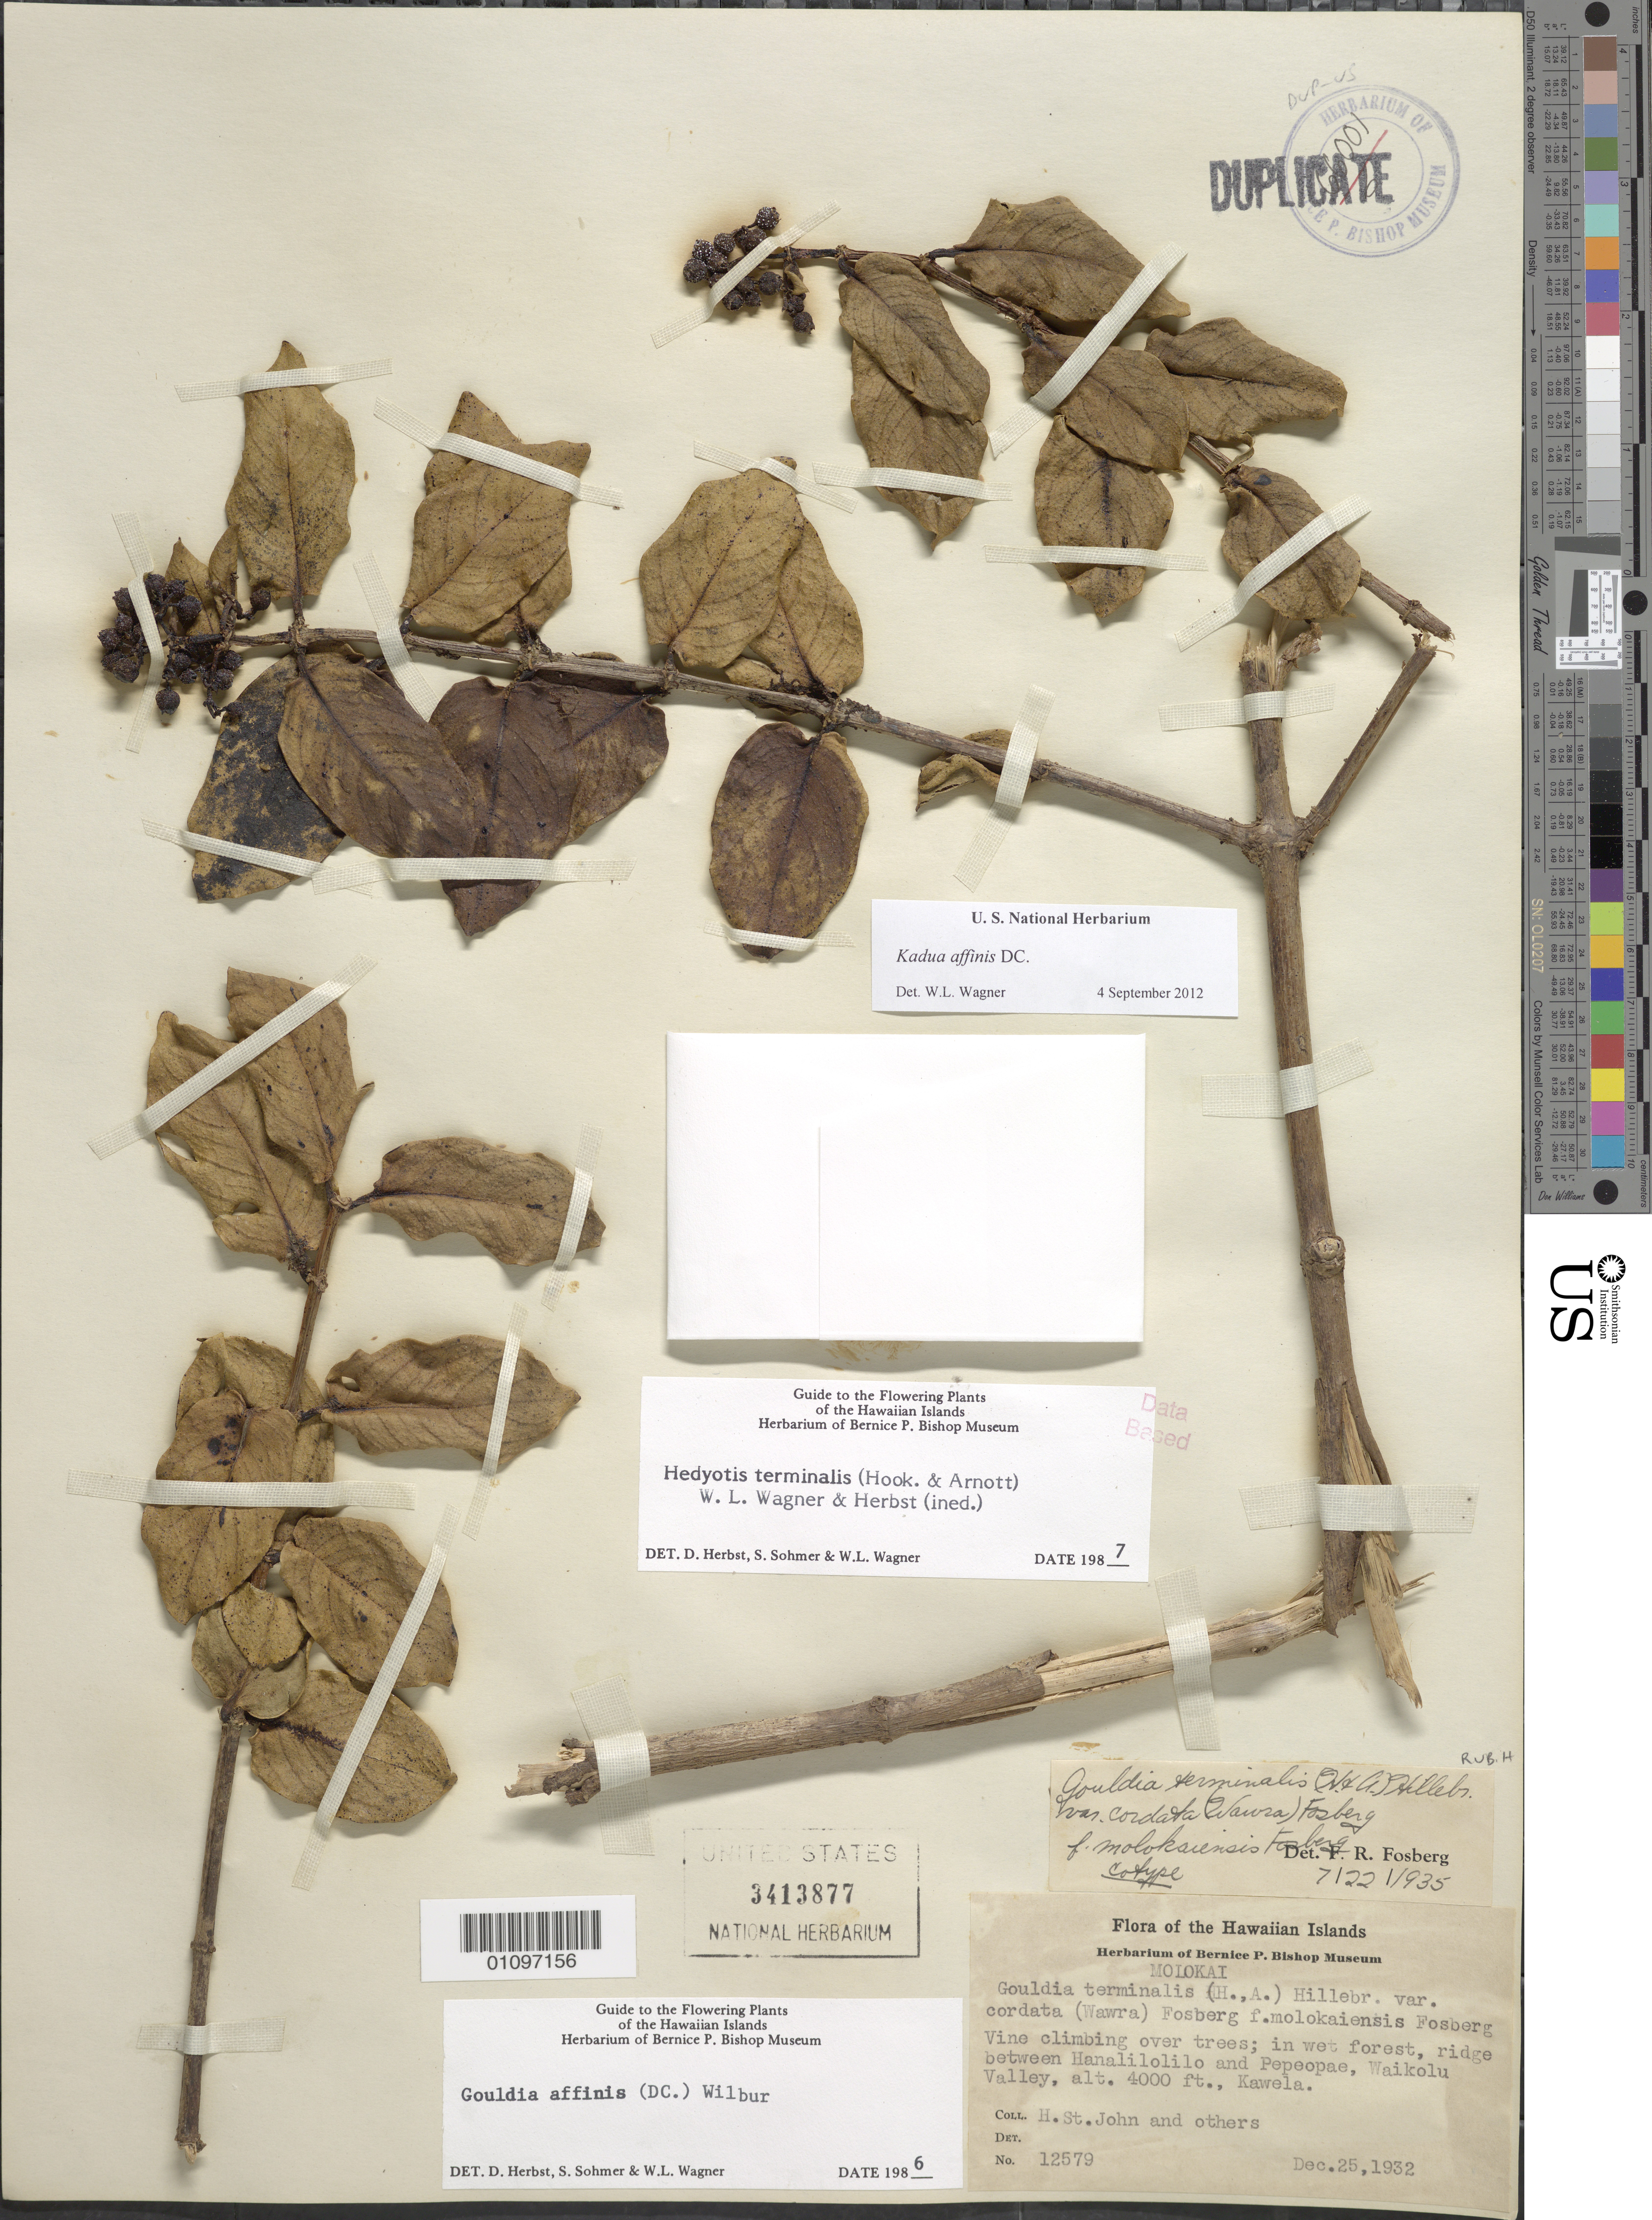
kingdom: Plantae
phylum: Tracheophyta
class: Magnoliopsida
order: Gentianales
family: Rubiaceae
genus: Kadua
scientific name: Kadua affinis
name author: DC.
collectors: H. St. John et al.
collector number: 12579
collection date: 1932-12-25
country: United States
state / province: Hawaii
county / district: Maui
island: Moloka'i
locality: Kawela, Waikolu Valley, ridge between Hanalilolilo and Pepeopae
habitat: wet forest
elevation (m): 1219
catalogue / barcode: US 3413877